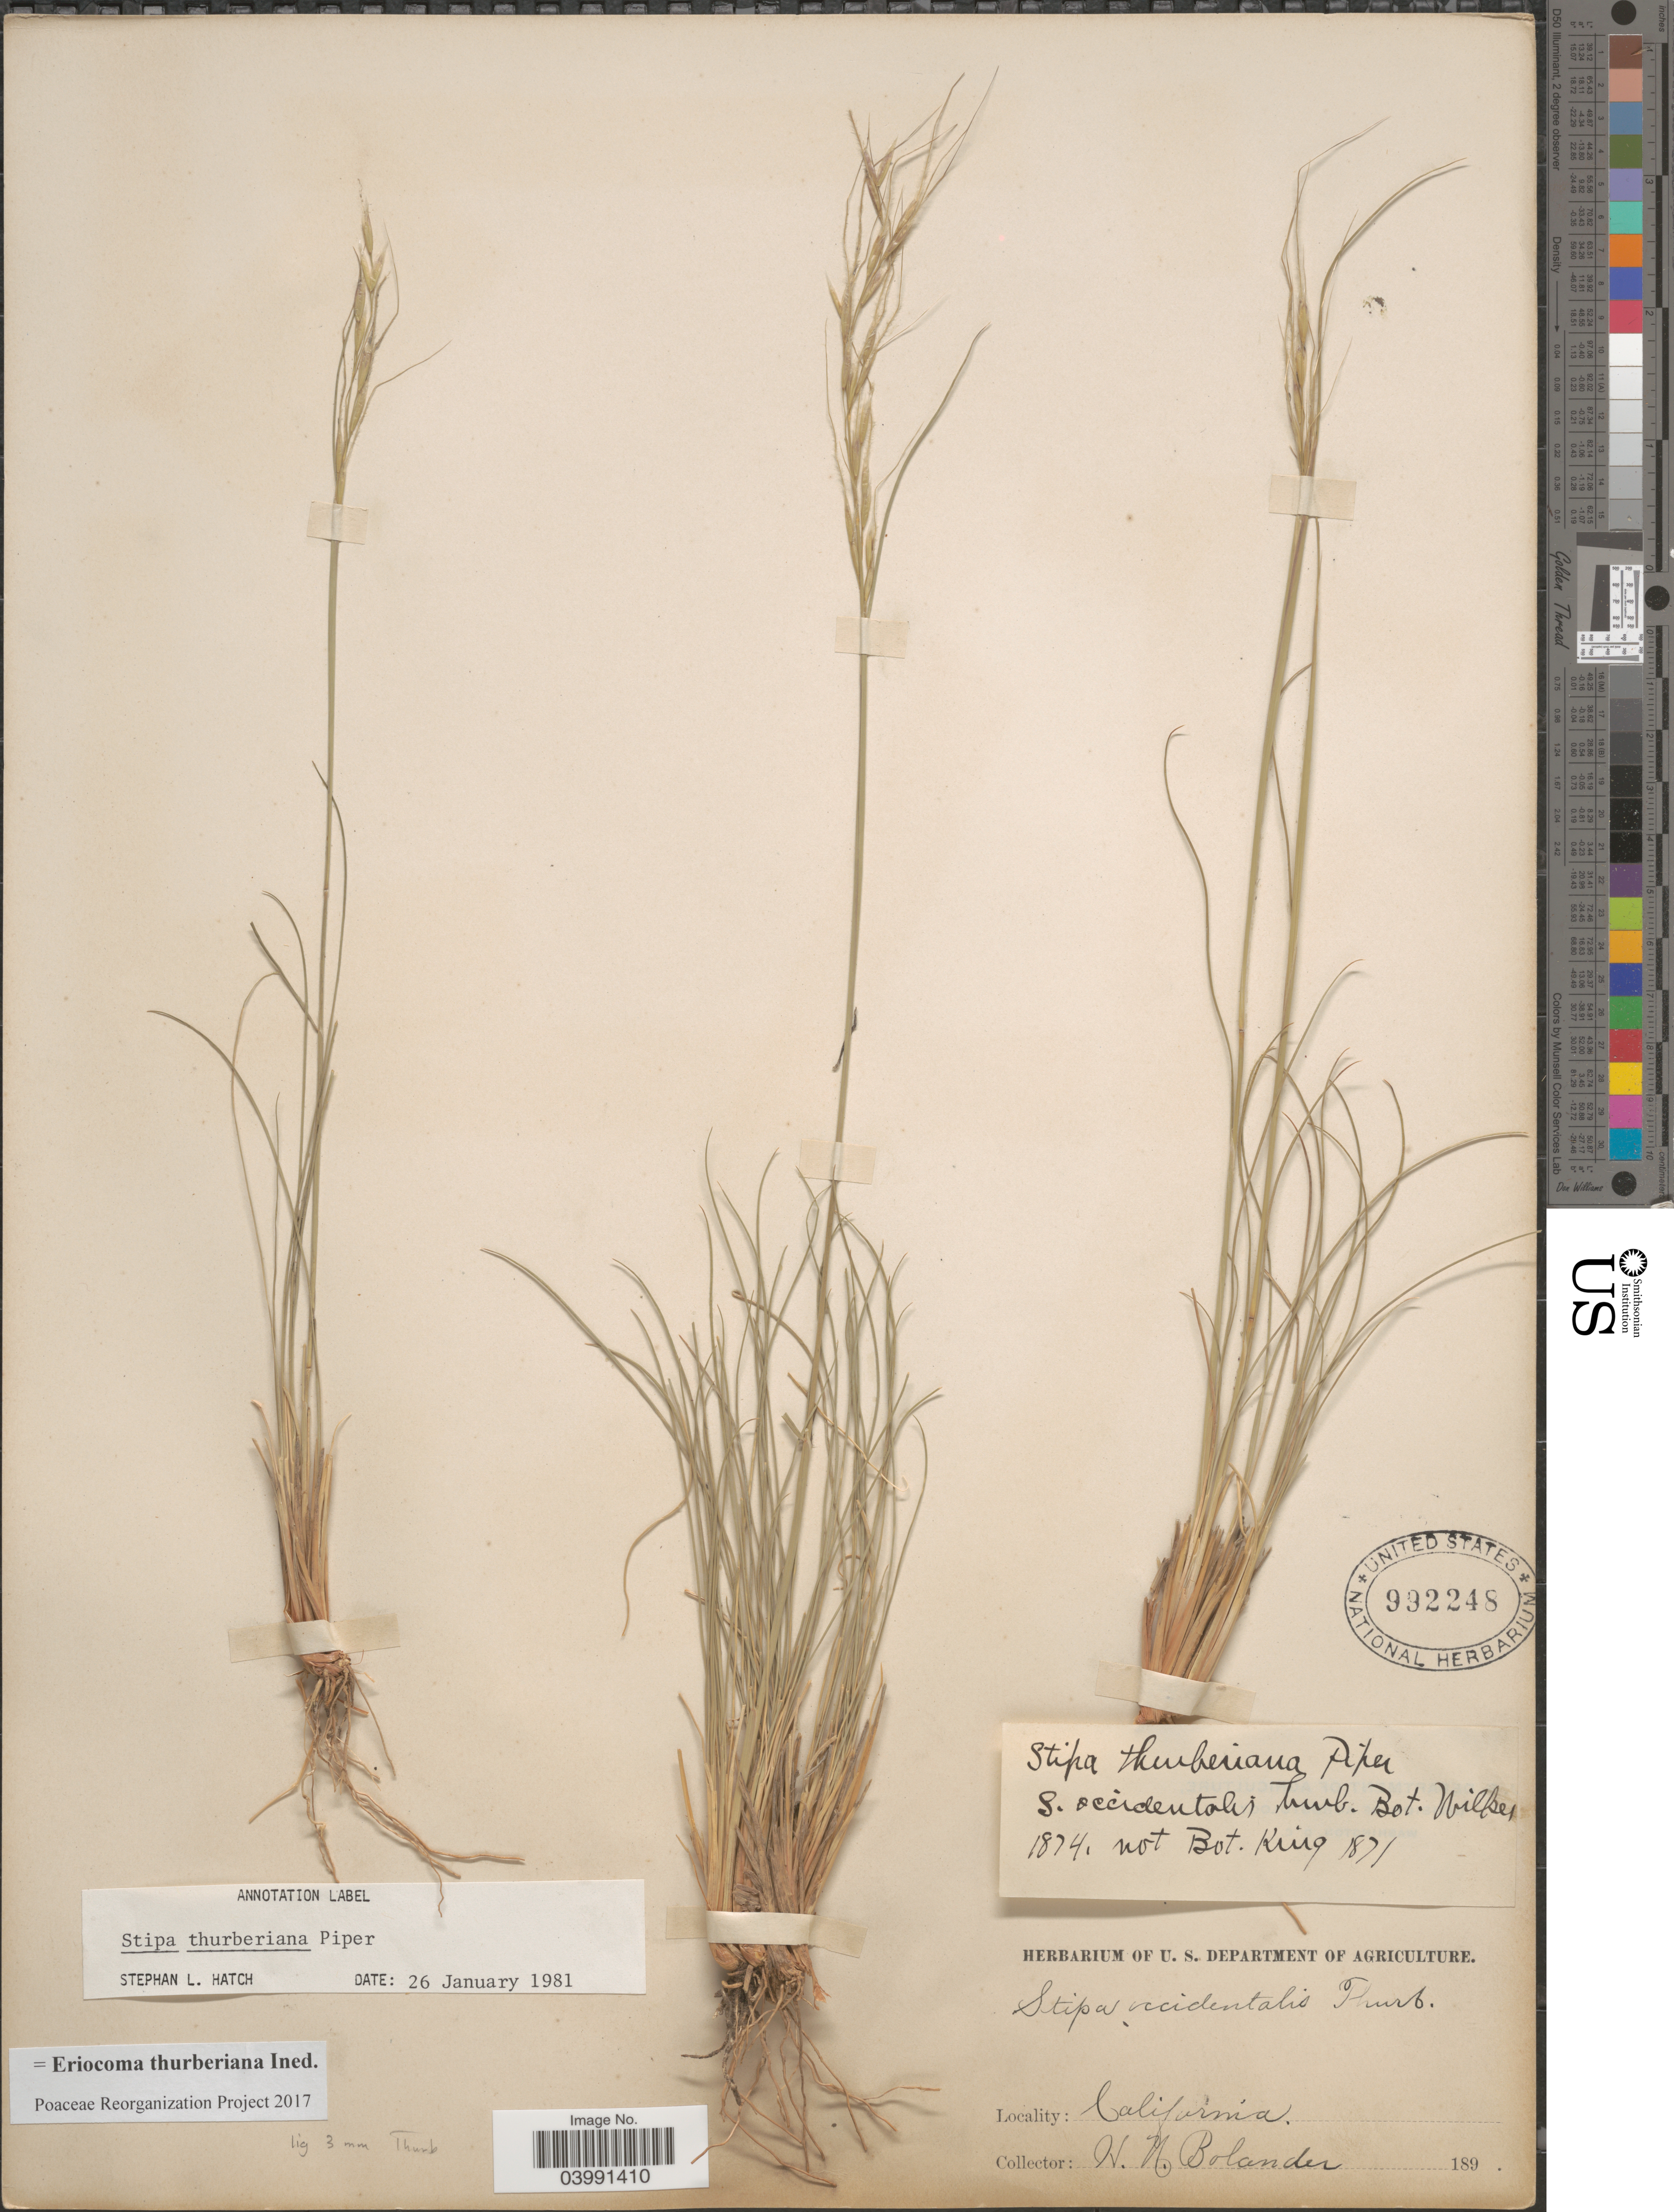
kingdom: Plantae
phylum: Tracheophyta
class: Liliopsida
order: Poales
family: Poaceae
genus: Eriocoma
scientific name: Eriocoma thurberiana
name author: (Piper) Romasch.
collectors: H. Bolander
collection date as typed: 189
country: United States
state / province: California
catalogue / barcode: US 992248